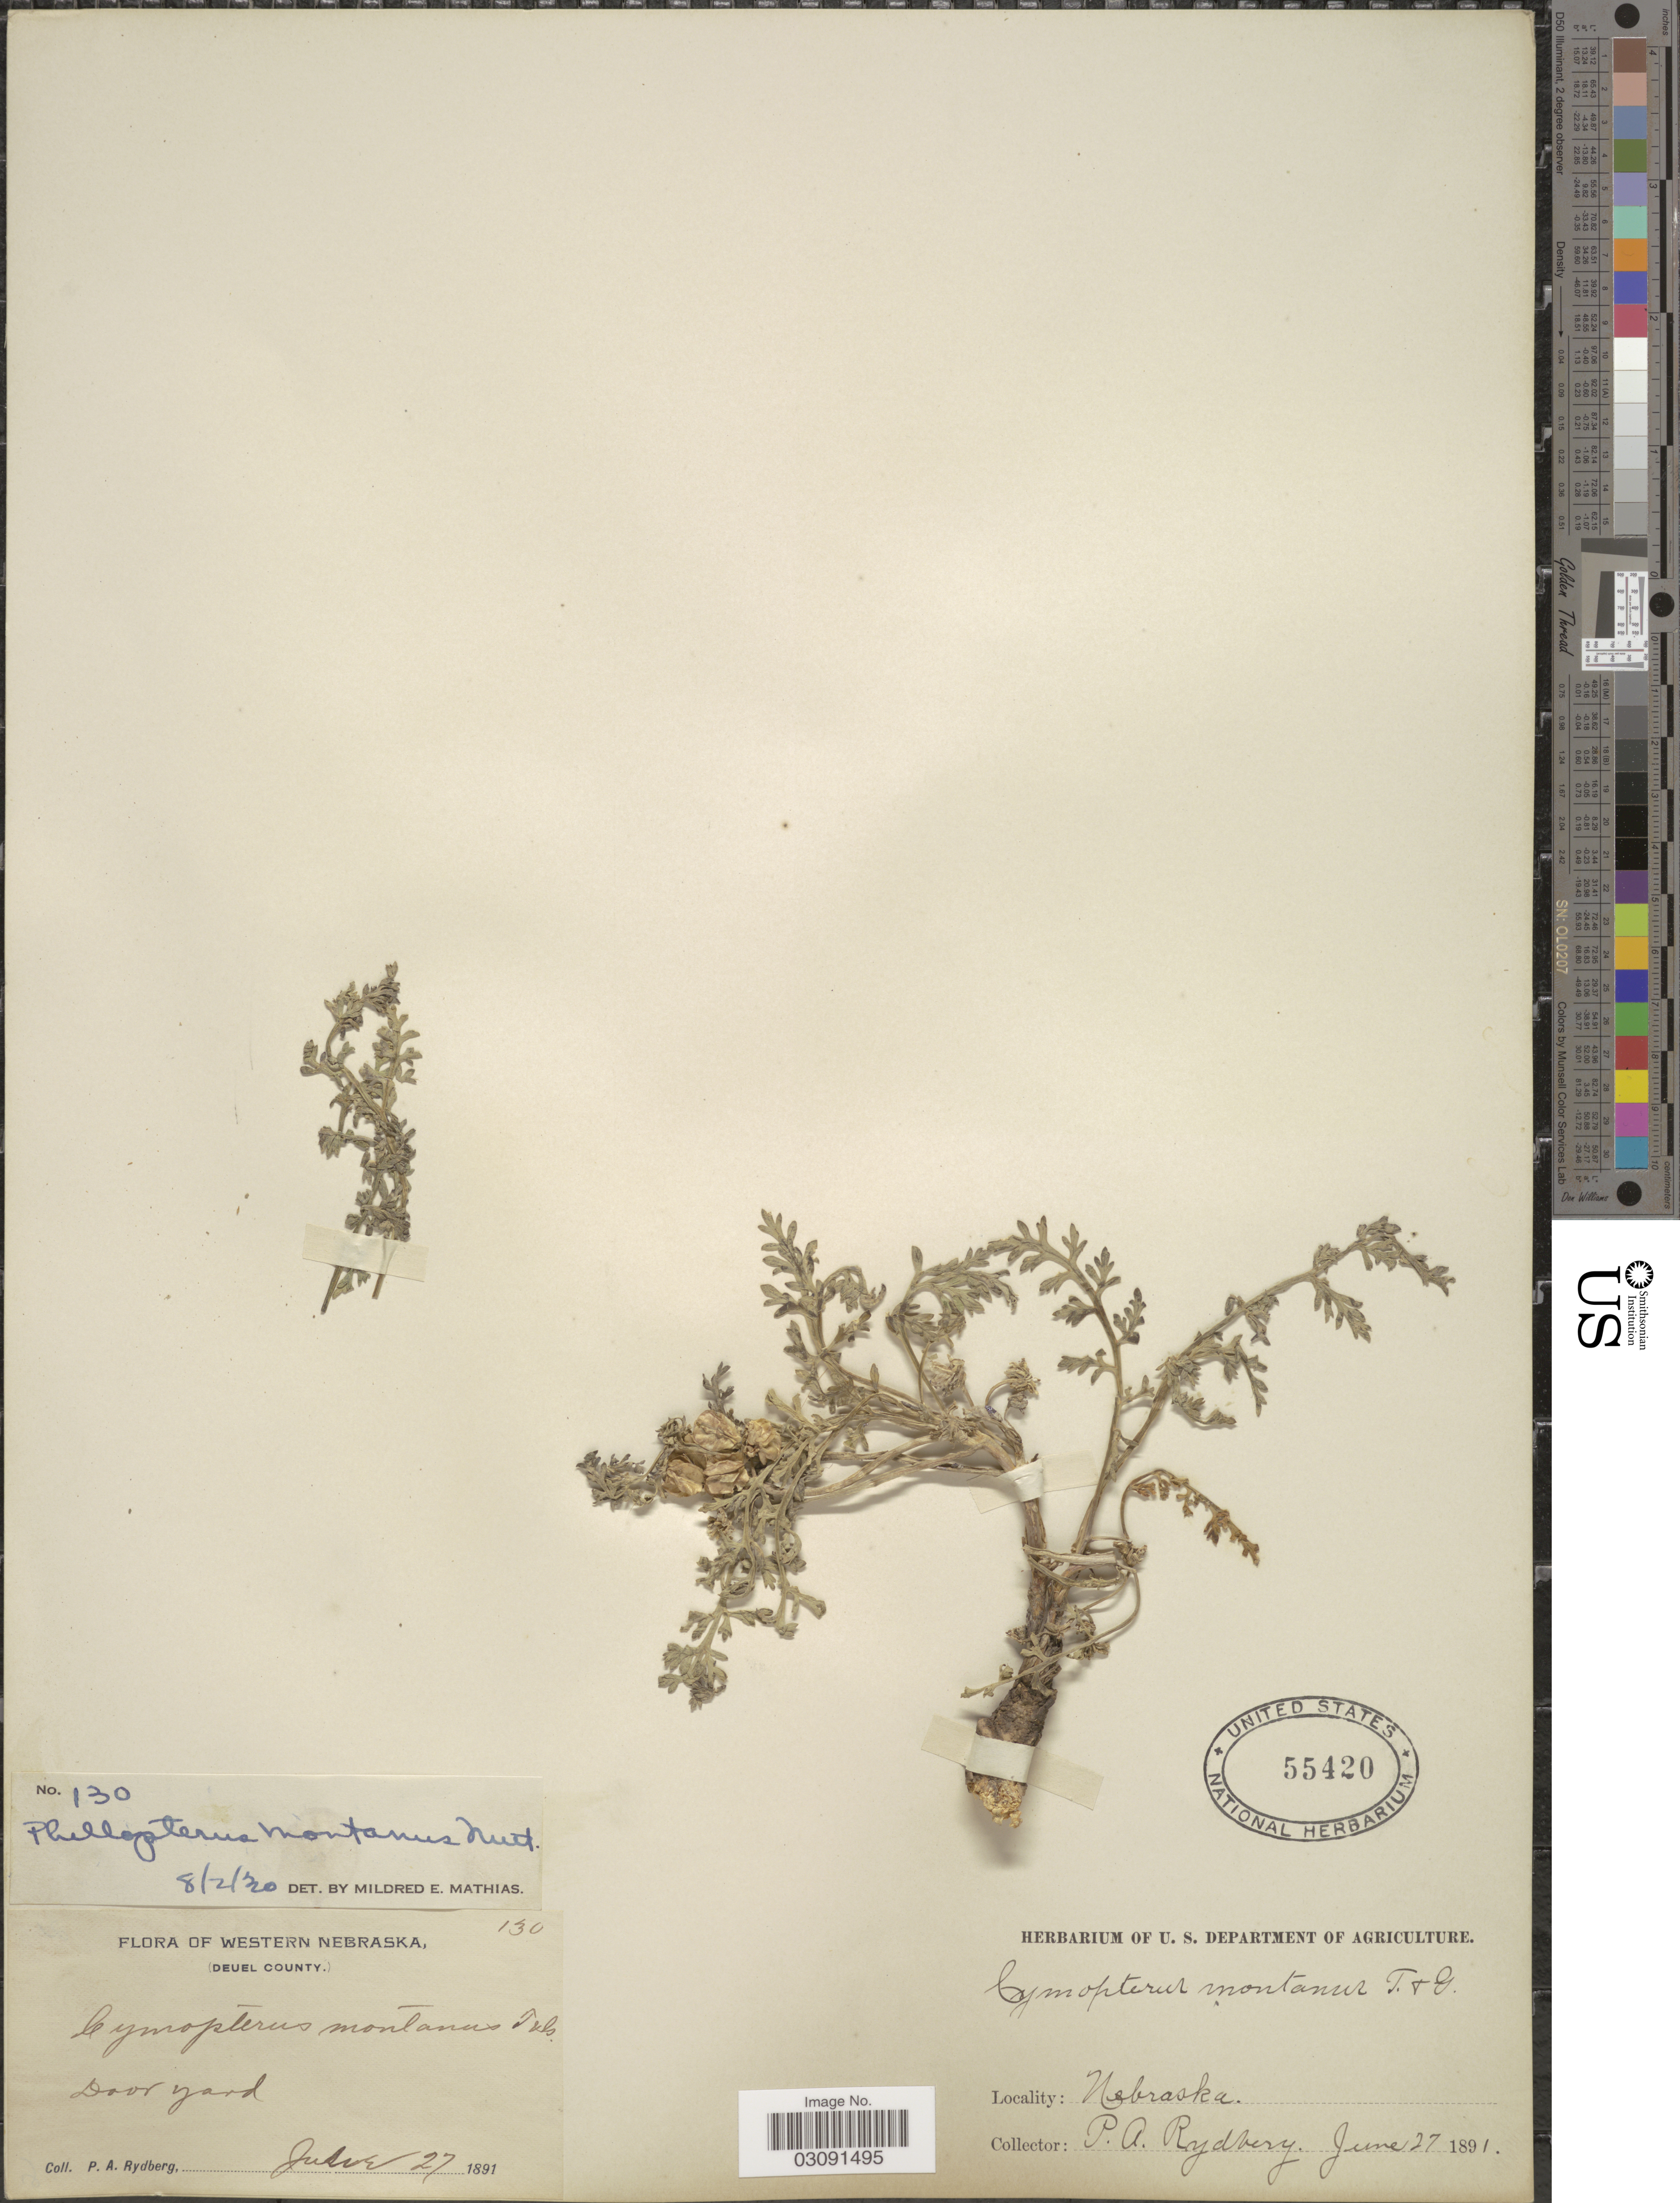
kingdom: Plantae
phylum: Tracheophyta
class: Magnoliopsida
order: Apiales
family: Apiaceae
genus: Cymopterus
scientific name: Cymopterus montanus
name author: Torr. & A. Gray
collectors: P. A. Rydberg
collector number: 130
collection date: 1891-06-27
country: United States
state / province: Nebraska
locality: Western Nebraska, (Deuel County) Dooryard.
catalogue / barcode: US 55420